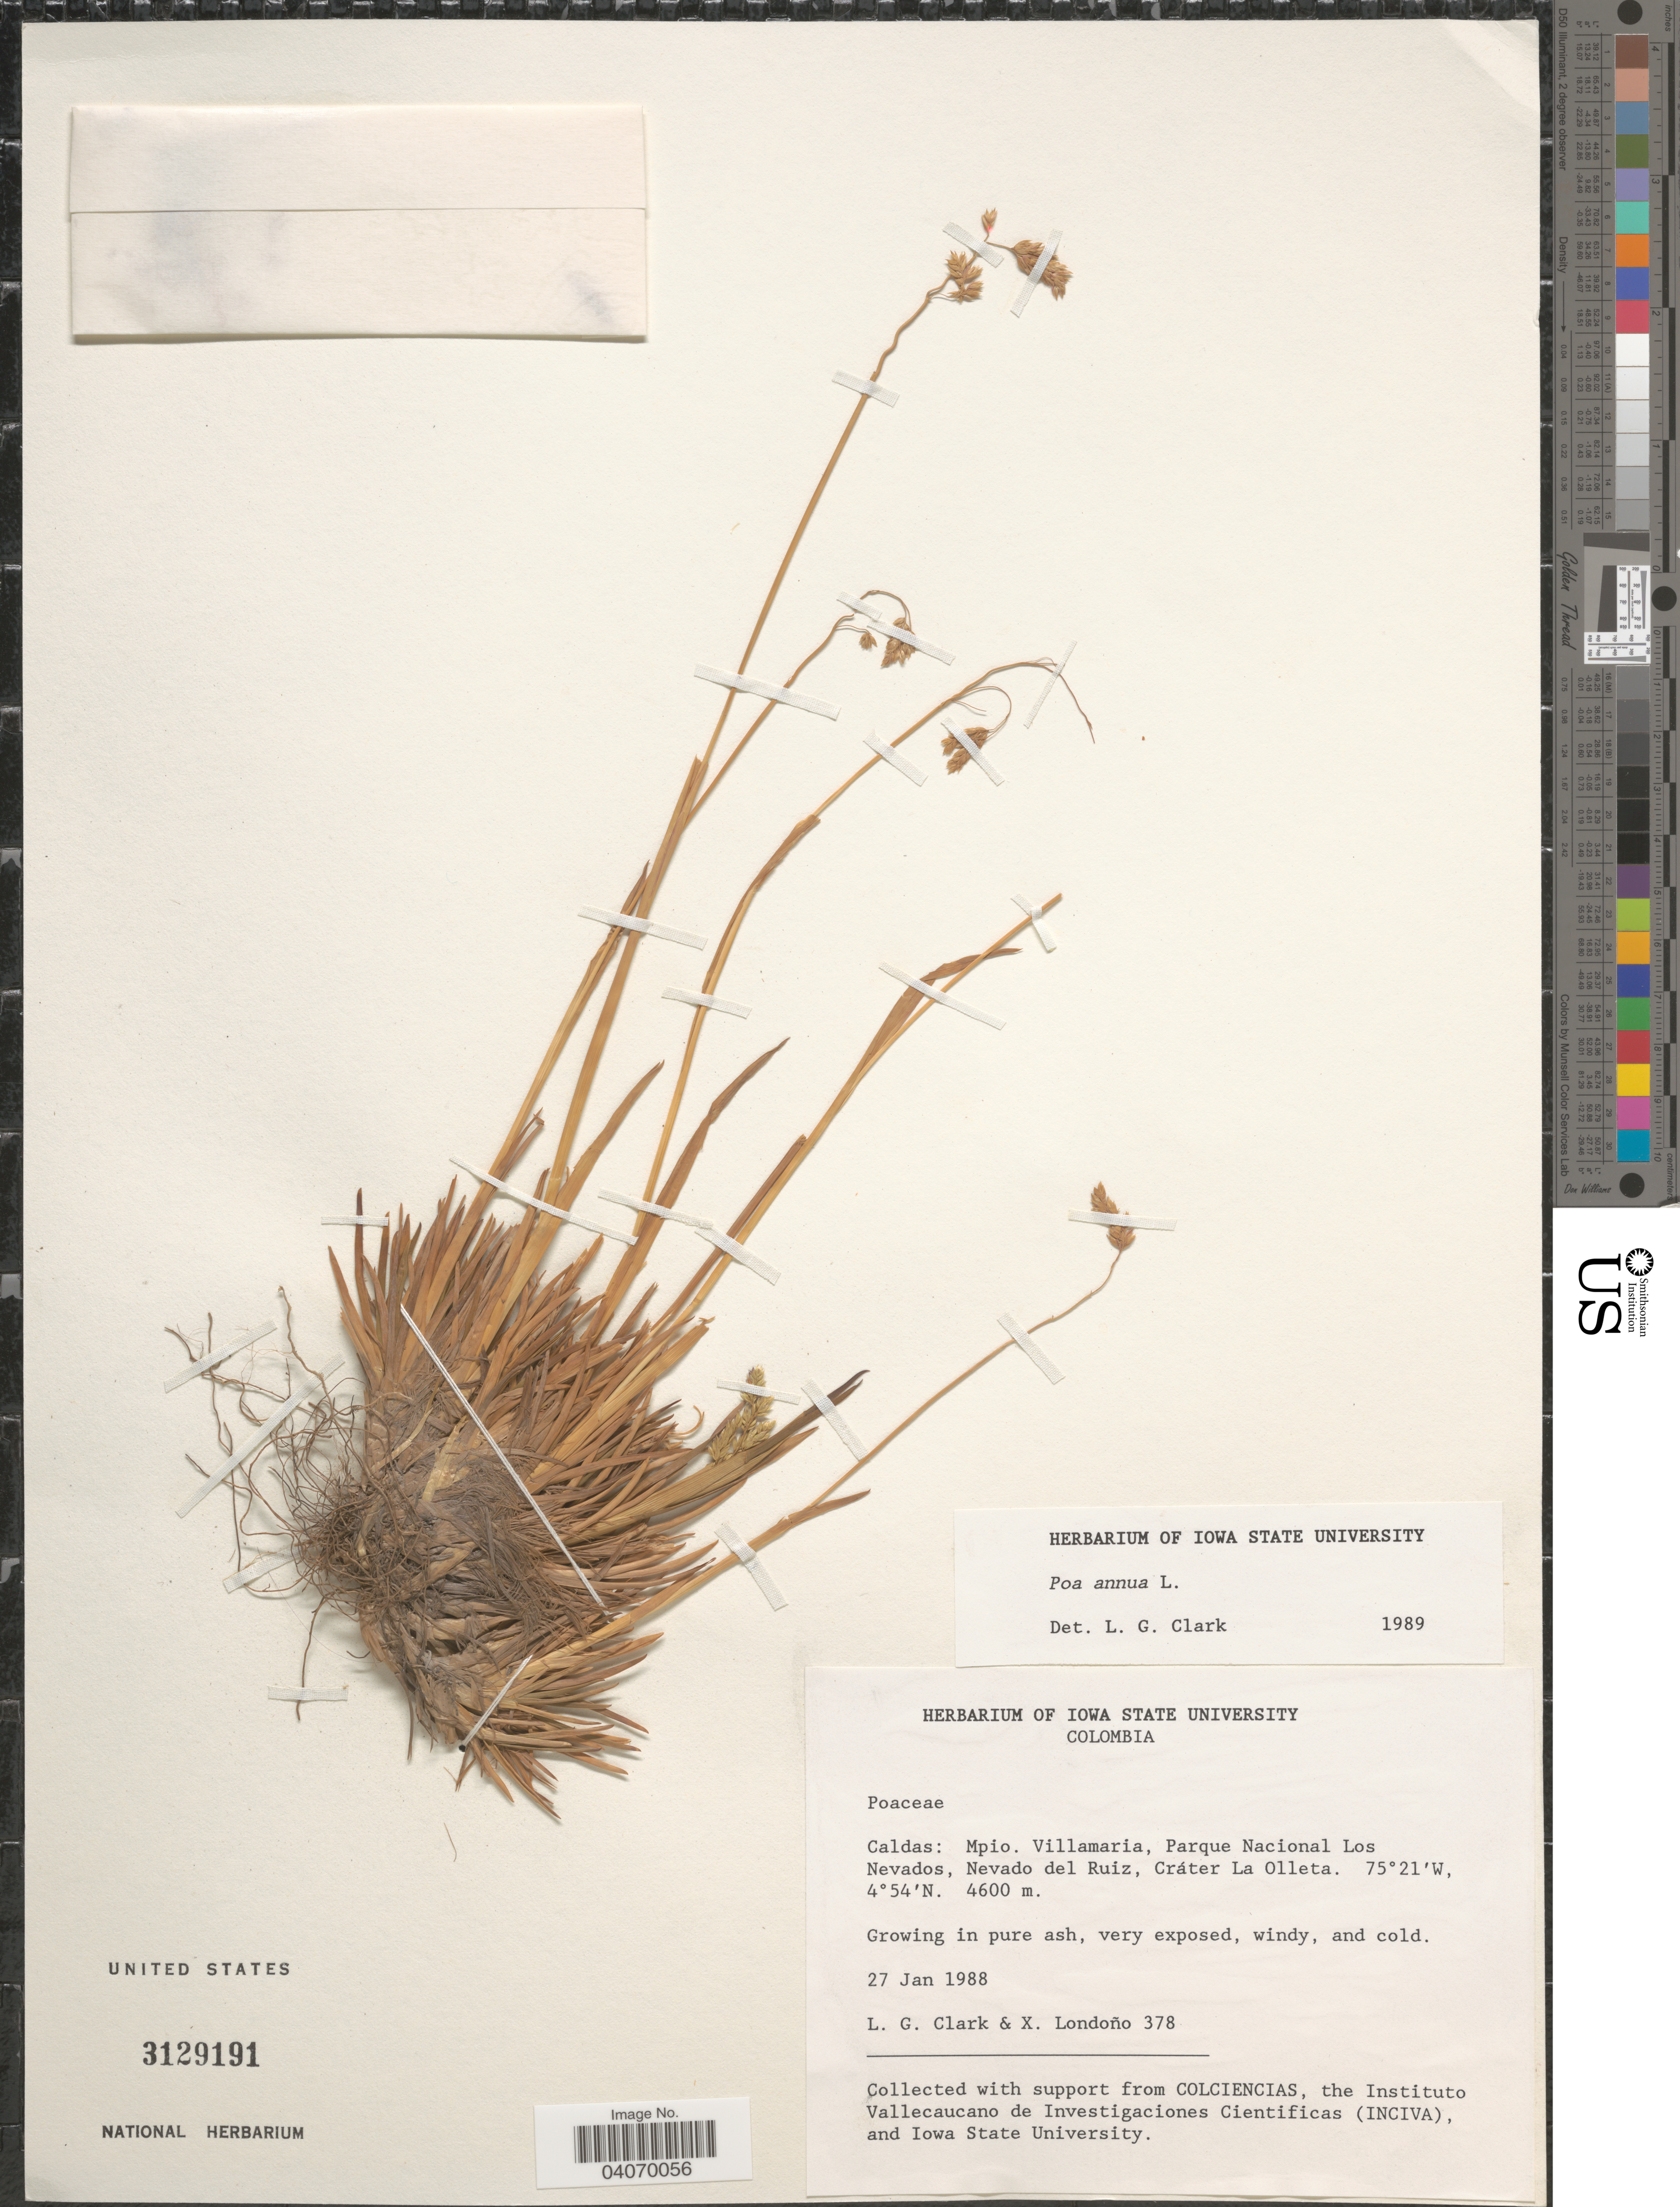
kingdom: Plantae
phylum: Tracheophyta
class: Liliopsida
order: Poales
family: Poaceae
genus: Poa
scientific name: Poa annua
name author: L.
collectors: L. G. Clark & X. Londoño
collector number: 378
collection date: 1988-01-27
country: Colombia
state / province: Caldas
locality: Mpio. Villamaria, Parque Nacional Los Nevados, Nevado del Ruiz, Cráter La Olleta.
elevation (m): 4600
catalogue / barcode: US 3129191